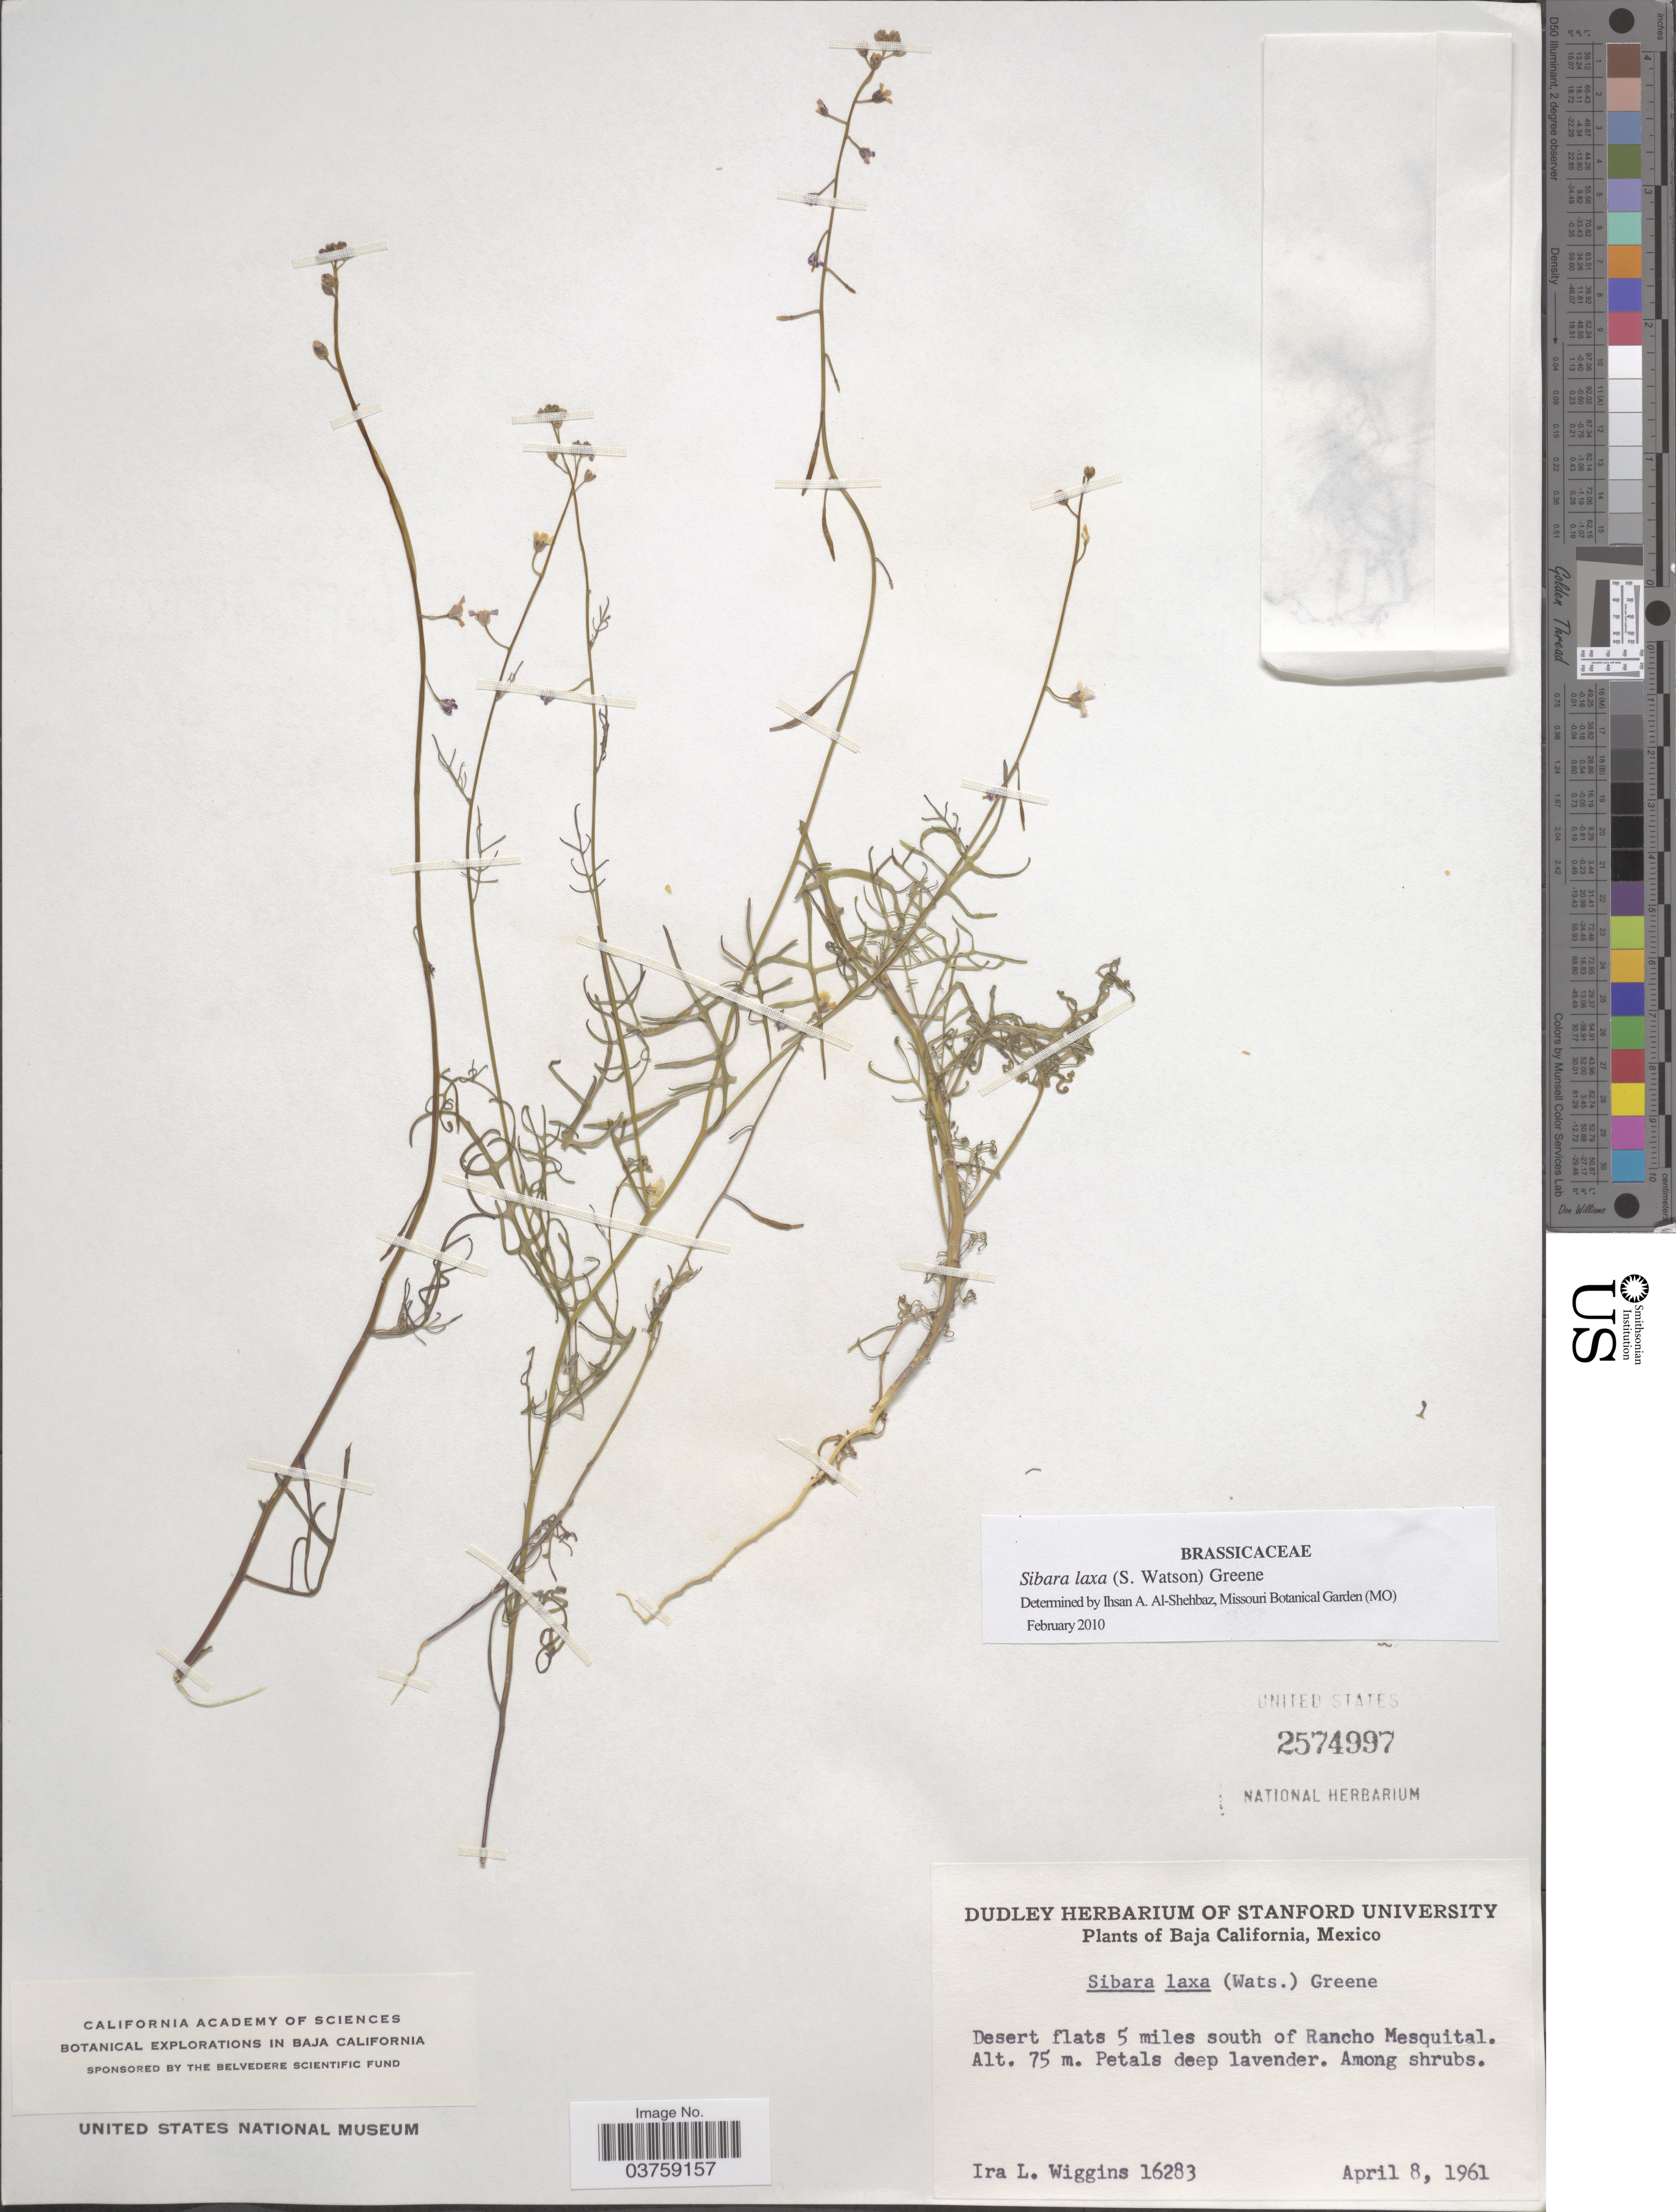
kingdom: Plantae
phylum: Tracheophyta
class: Magnoliopsida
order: Brassicales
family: Brassicaceae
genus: Sibara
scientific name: Sibara laxa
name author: (S. Watson) Greene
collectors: I. L. Wiggins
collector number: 16283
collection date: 1961-04-08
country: Mexico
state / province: Baja California Sur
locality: Desert flats 5 miles south of Rancho Mesquital.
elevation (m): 75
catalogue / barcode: US 2574997